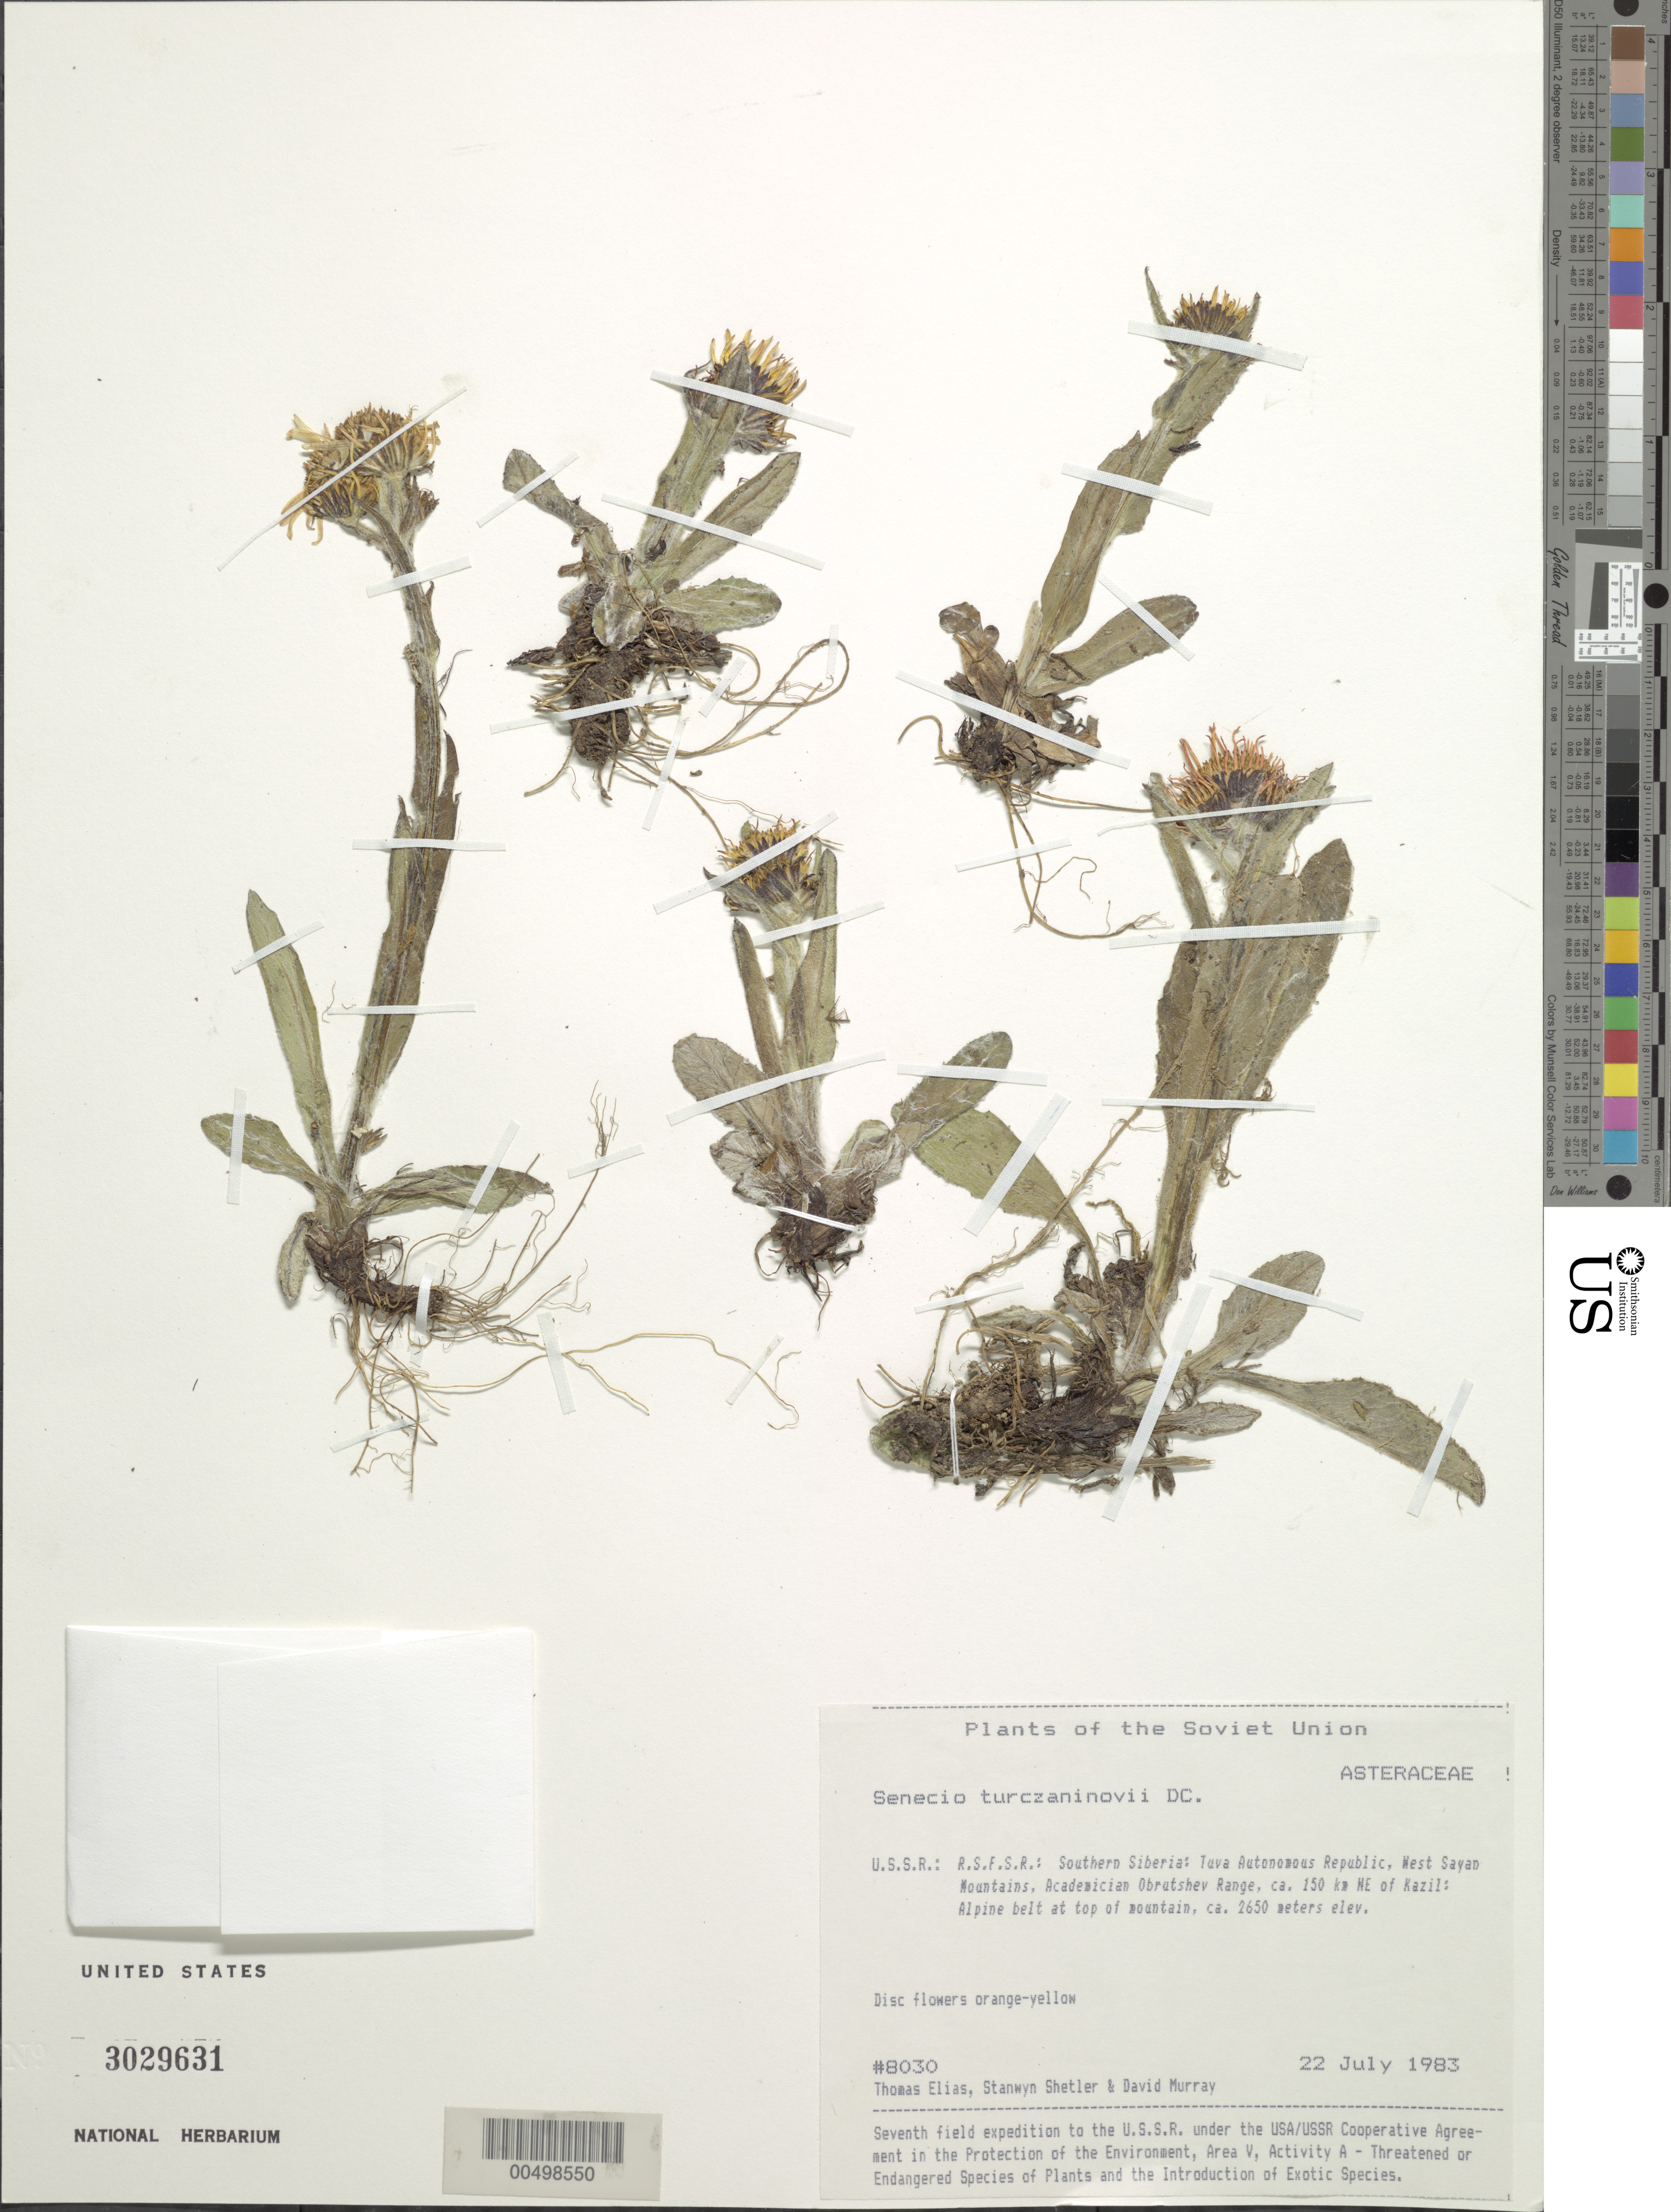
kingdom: Plantae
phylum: Tracheophyta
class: Magnoliopsida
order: Asterales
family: Asteraceae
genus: Senecio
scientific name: Senecio turczaninovii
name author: DC.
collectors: T. Elias, S. Shetler & D. F. Murray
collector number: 8030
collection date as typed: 22 Jul 1983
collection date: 1983-07-22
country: Russian Federation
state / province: Tuva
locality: West Sayan Mountains, Academician Obrutshev Range, ca. 150 km NE of Kazil [Kyzyl]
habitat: alpine belt at top of mountain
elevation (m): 2650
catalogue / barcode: US 3029631